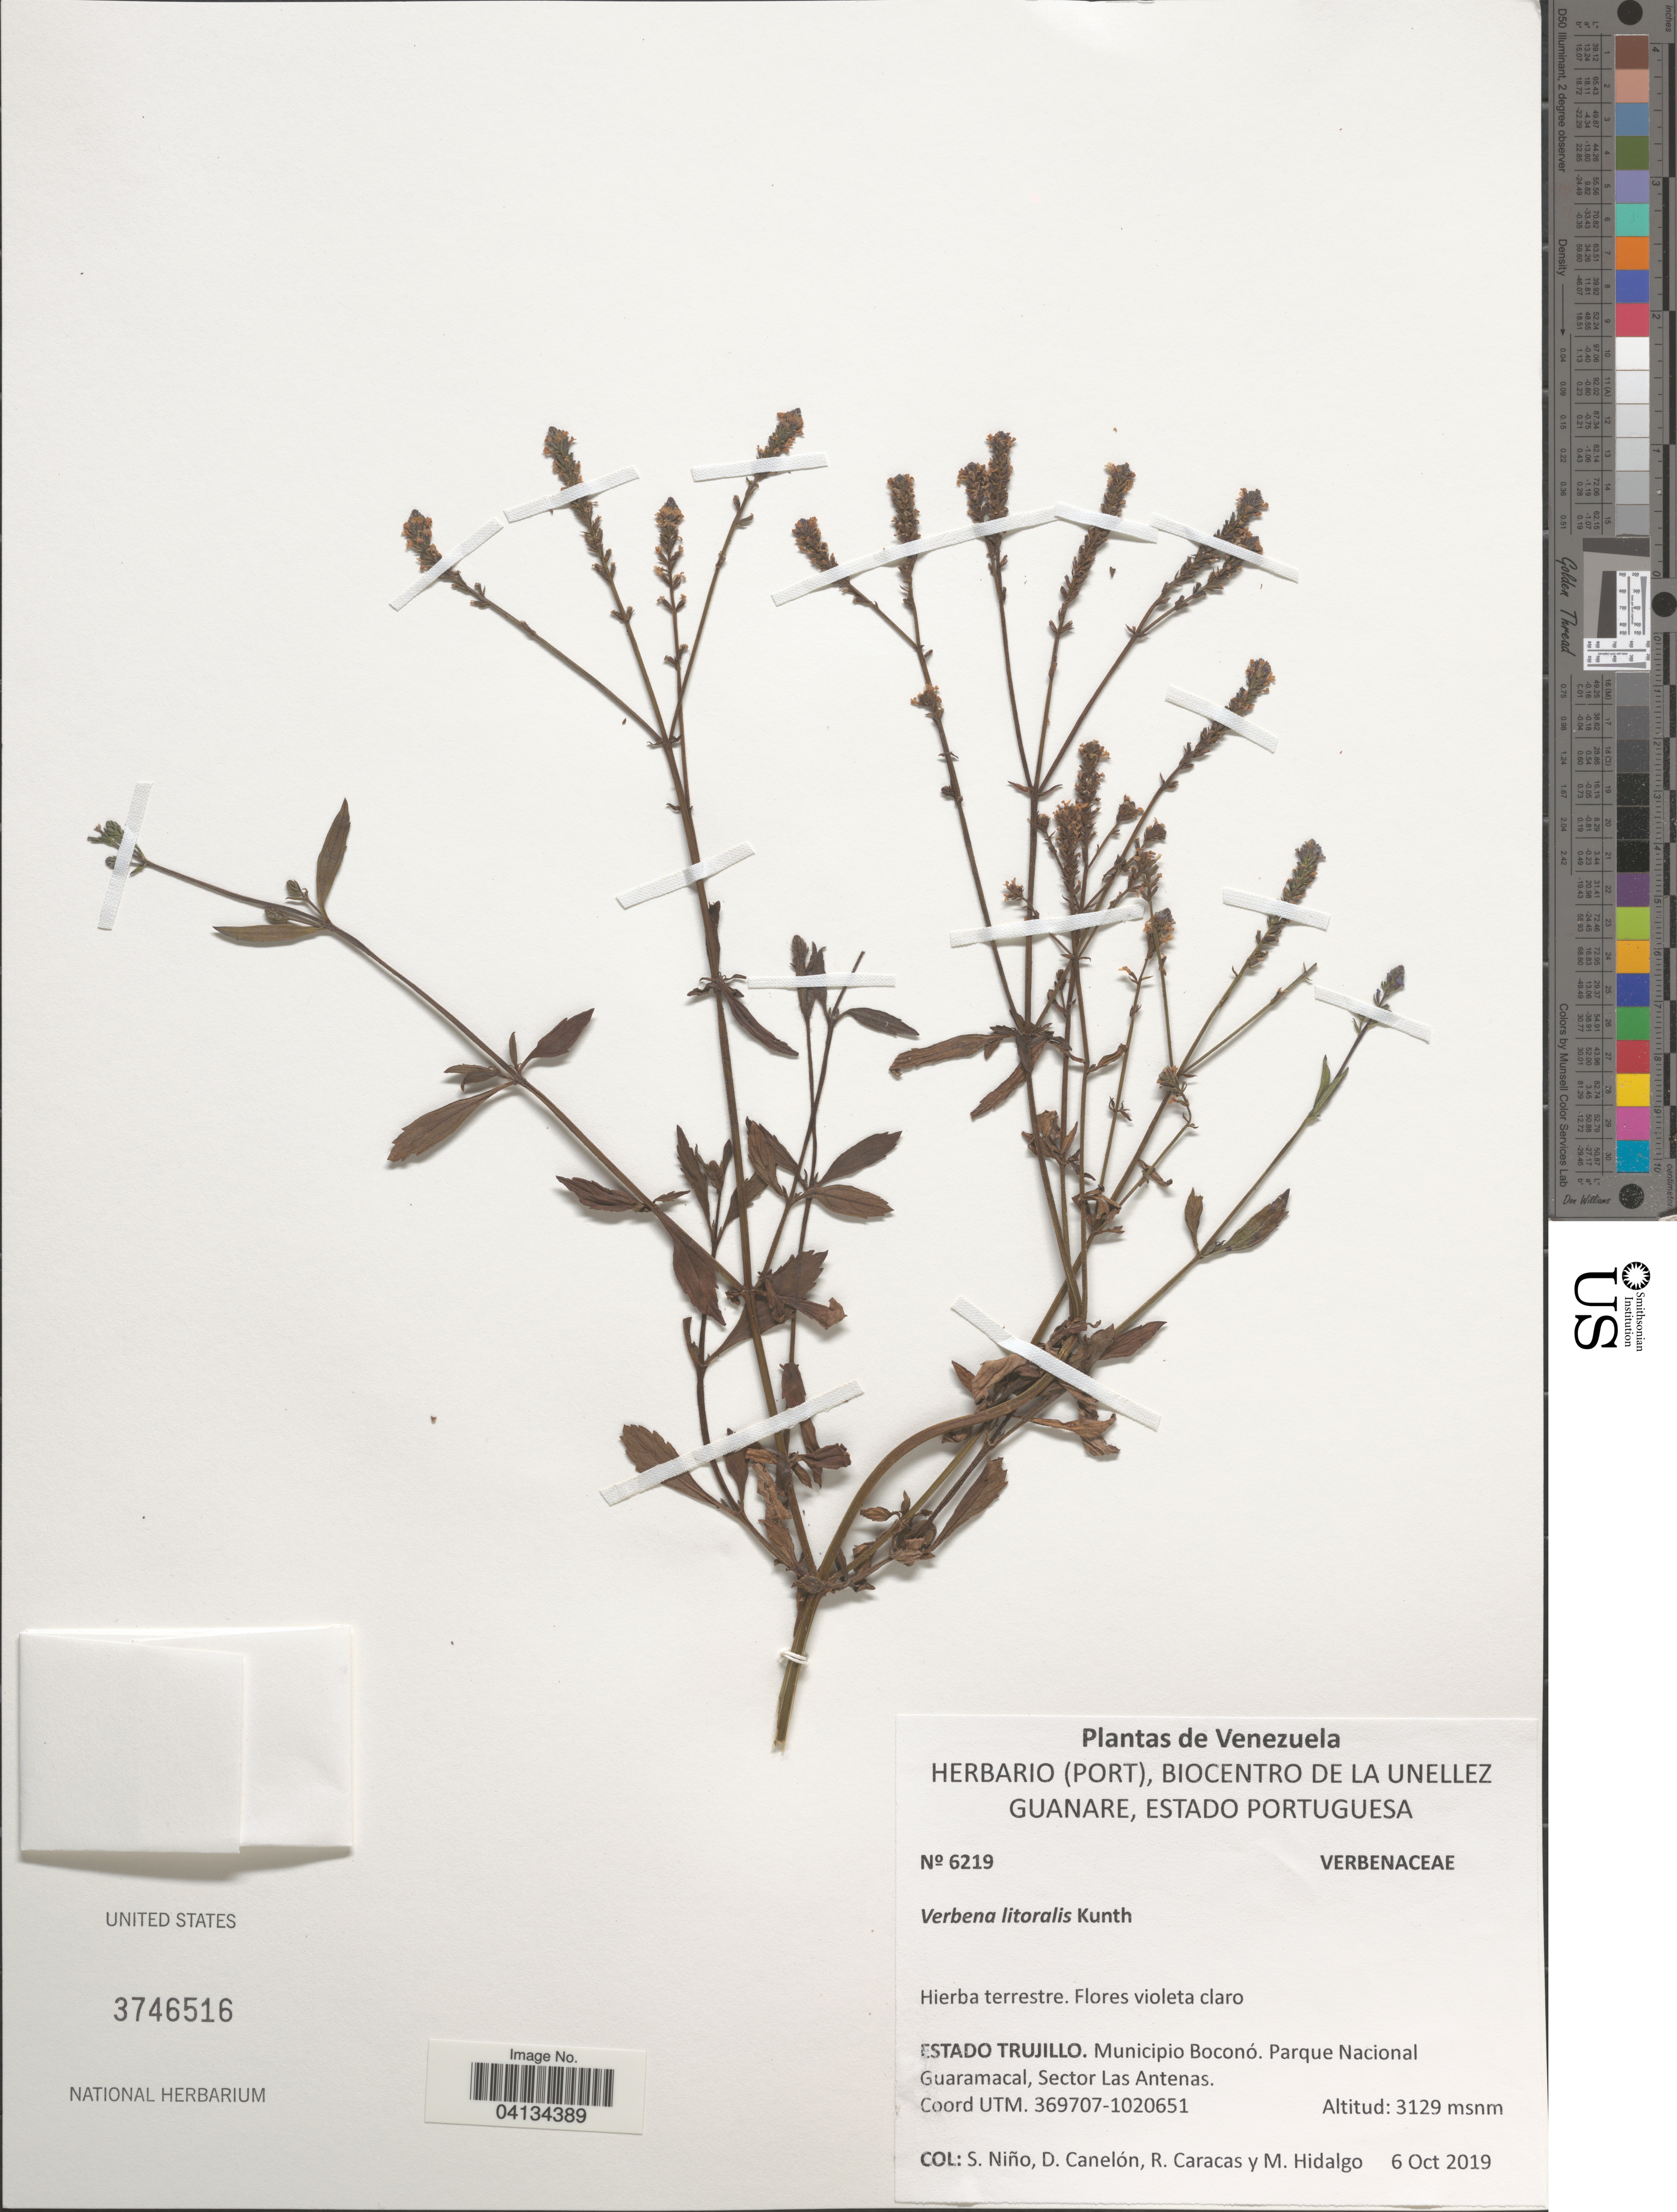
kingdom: Plantae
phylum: Tracheophyta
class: Magnoliopsida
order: Lamiales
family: Verbenaceae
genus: Verbena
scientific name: Verbena litoralis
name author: Kunth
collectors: S. M. Niño, D. Canelón, R. Caracas & M. Hidalgo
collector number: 6219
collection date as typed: Transcribed d/m/y: 6/10/2019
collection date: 2019-10-06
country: Venezuela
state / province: Trujillo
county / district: Boconó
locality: Parque Nacional Guaramacal, Sector Las Antenas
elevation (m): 3129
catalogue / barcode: US 3746516